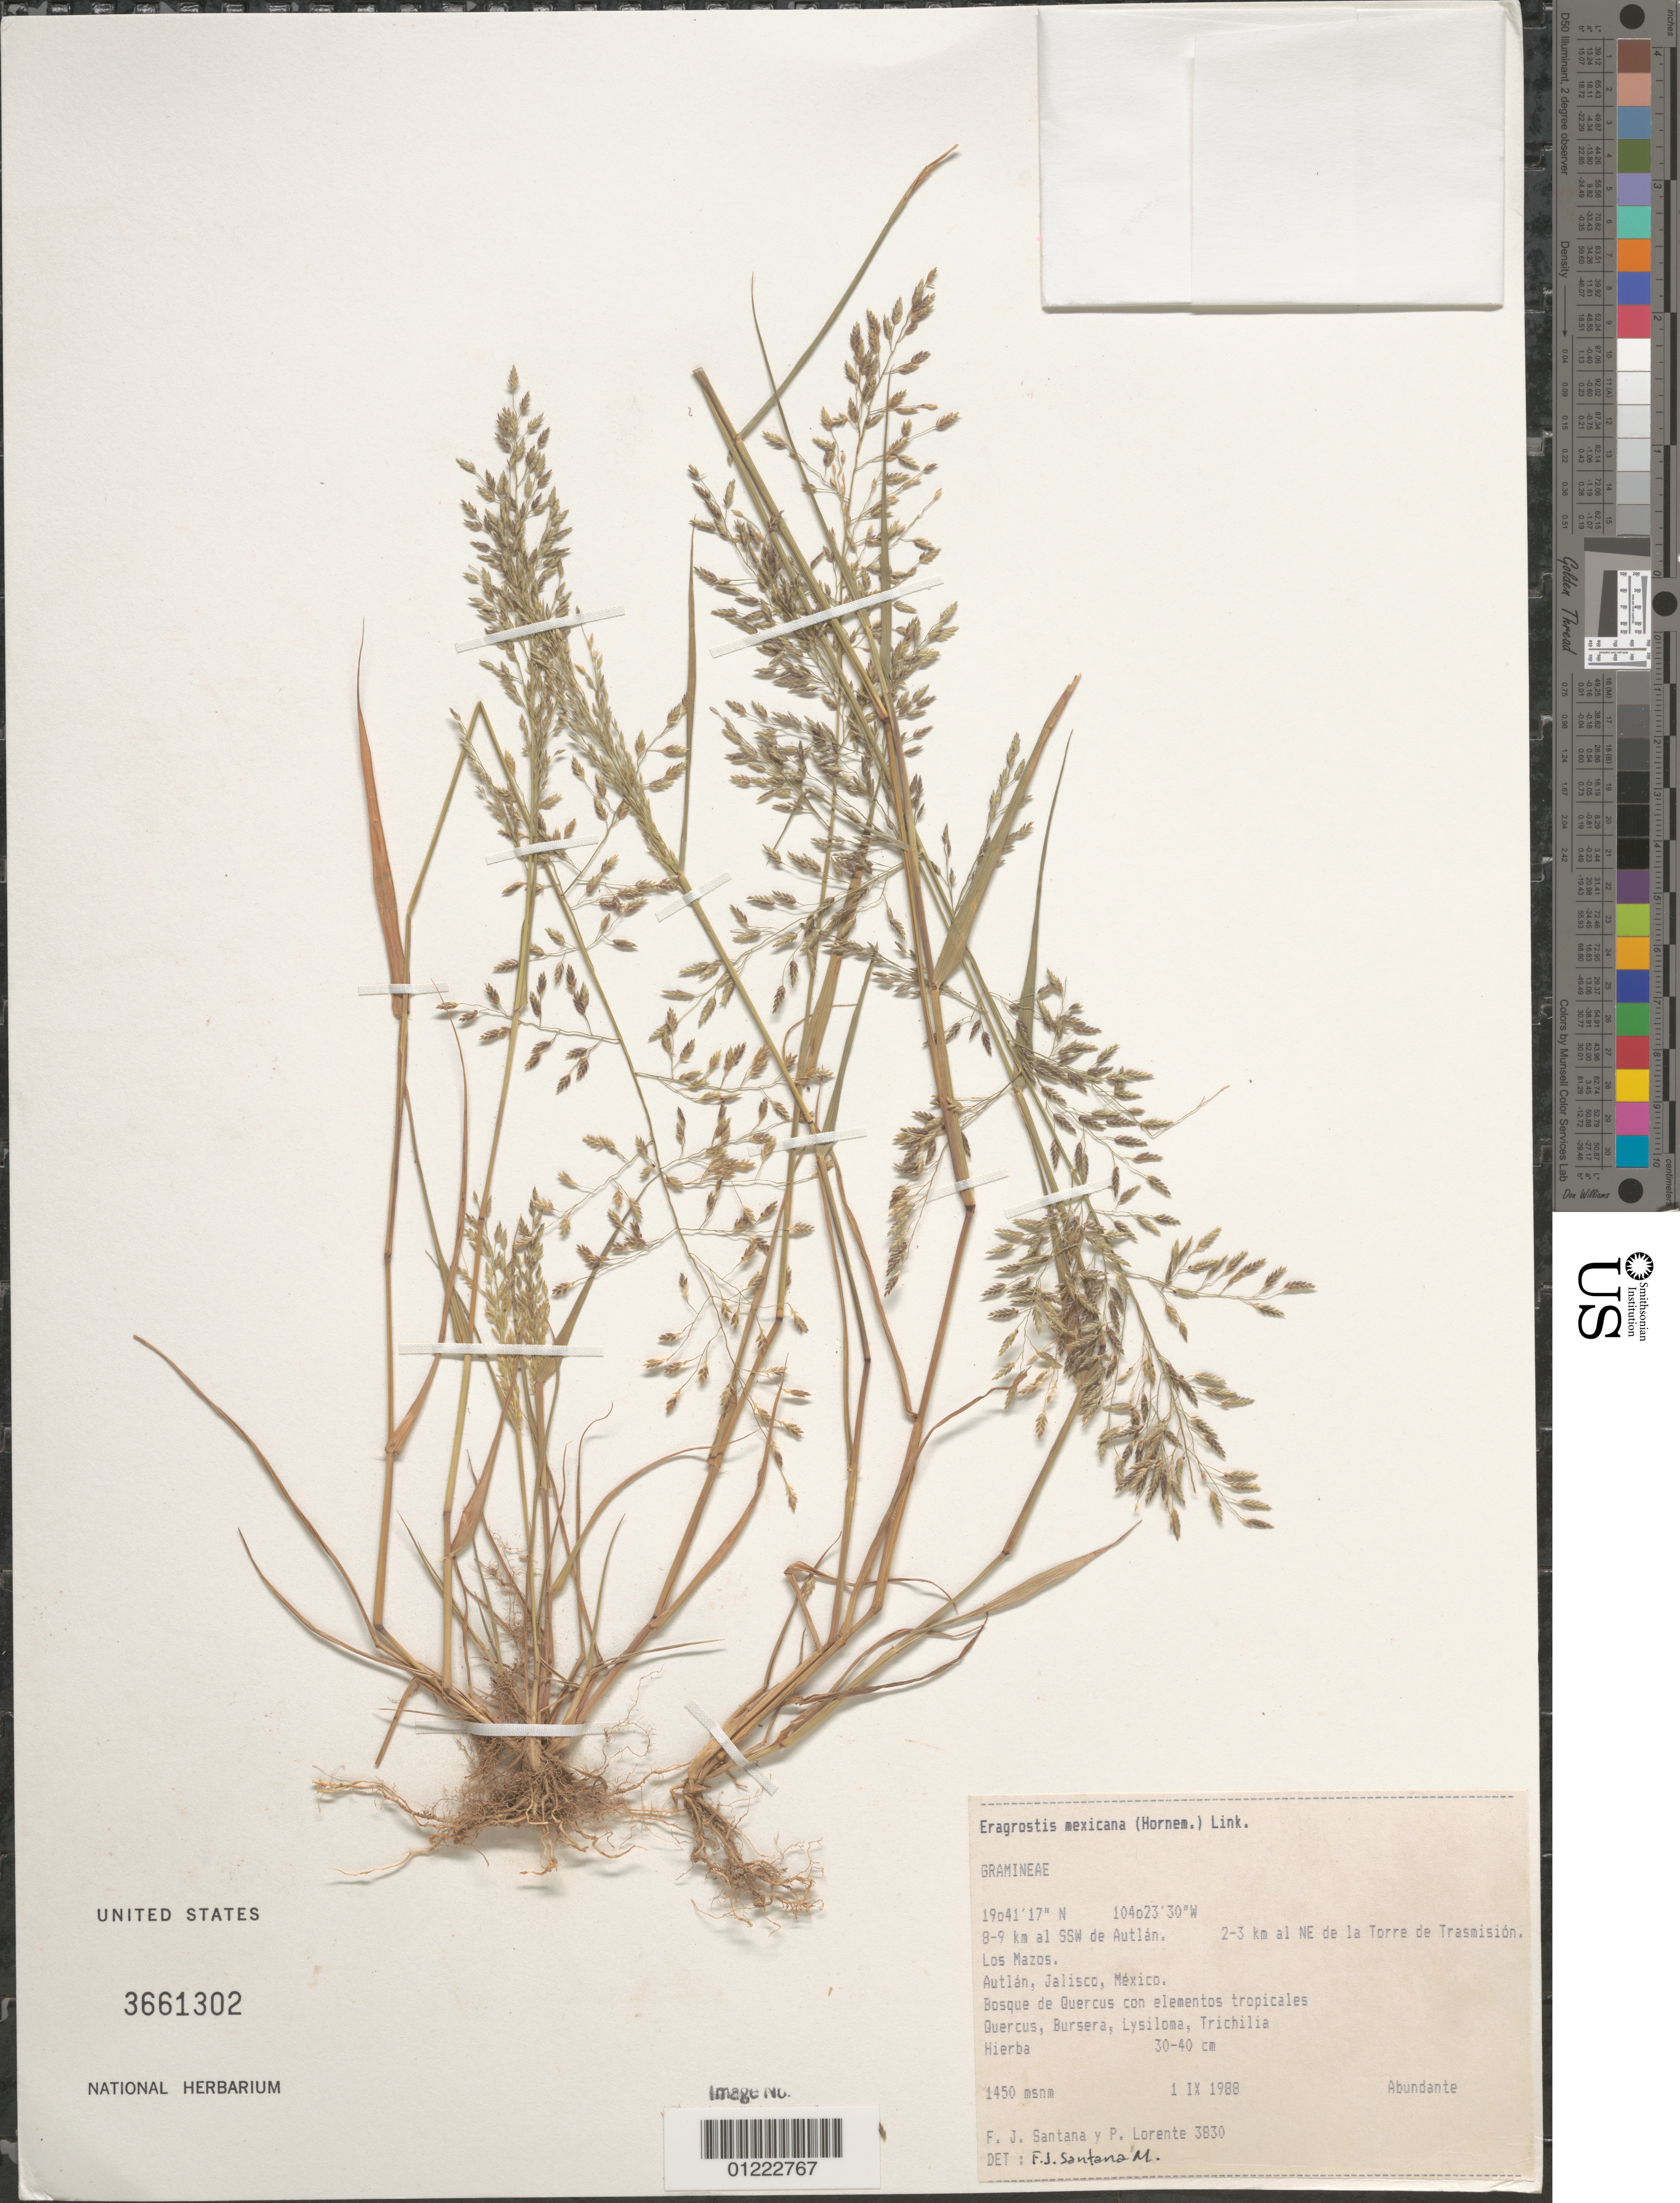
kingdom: Plantae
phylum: Tracheophyta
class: Liliopsida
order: Poales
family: Poaceae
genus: Eragrostis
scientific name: Eragrostis mexicana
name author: (Hornem.) Link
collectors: F. J. Santana M. & P. Lorente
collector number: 3830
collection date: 1988-09-01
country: Mexico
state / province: Jalisco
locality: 8-9 km al SS8 de Autlán. 2-3 ki al NE de la Torre de Trasmisión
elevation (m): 1450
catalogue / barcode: US 3661302